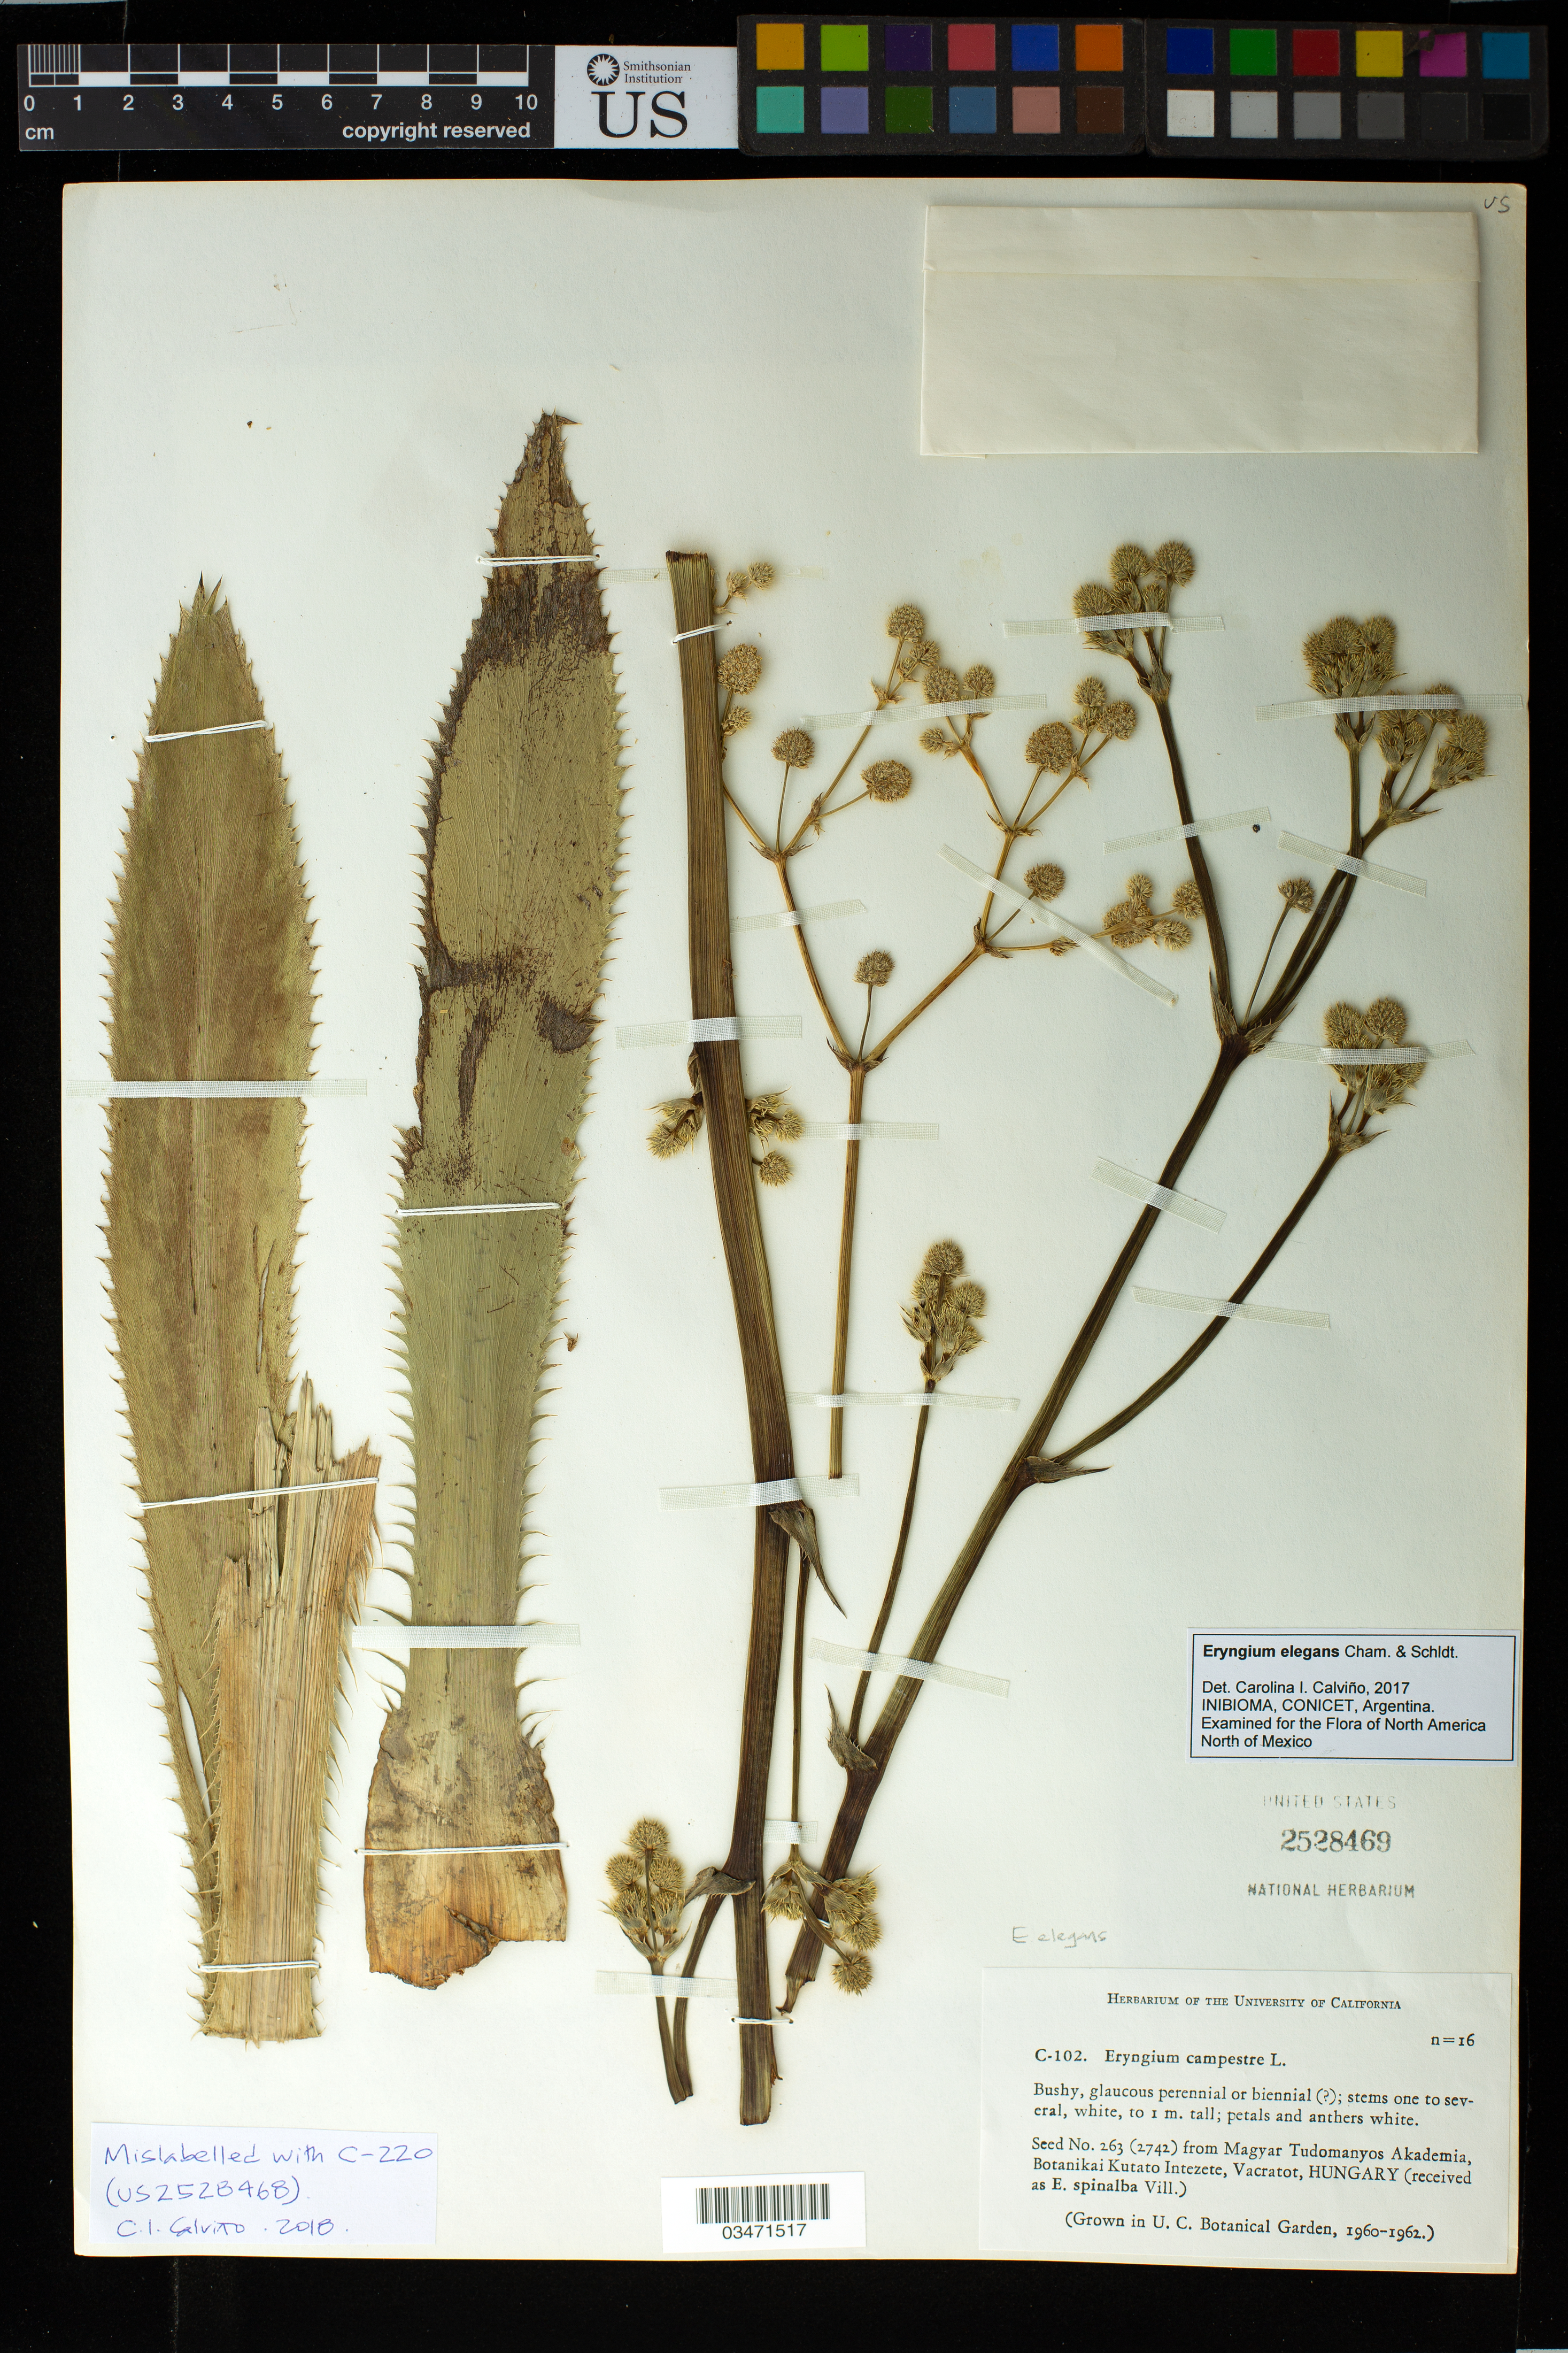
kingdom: Plantae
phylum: Tracheophyta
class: Magnoliopsida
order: Apiales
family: Apiaceae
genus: Eryngium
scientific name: Eryngium elegans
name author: Cham. ex Schltdl.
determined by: Calviño, C. I.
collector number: C-102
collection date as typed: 1960-1962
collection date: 1960/1962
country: United States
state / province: California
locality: University of California Botanical Garden. Berkley [?]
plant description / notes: From label: "Seed No. 263 (2742) from Magyar Tudomanyos Akademia, Botanikai Kutato Intezete, Vacrator, Hungary (received as E. spinalba Vill.)"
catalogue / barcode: US 2528469